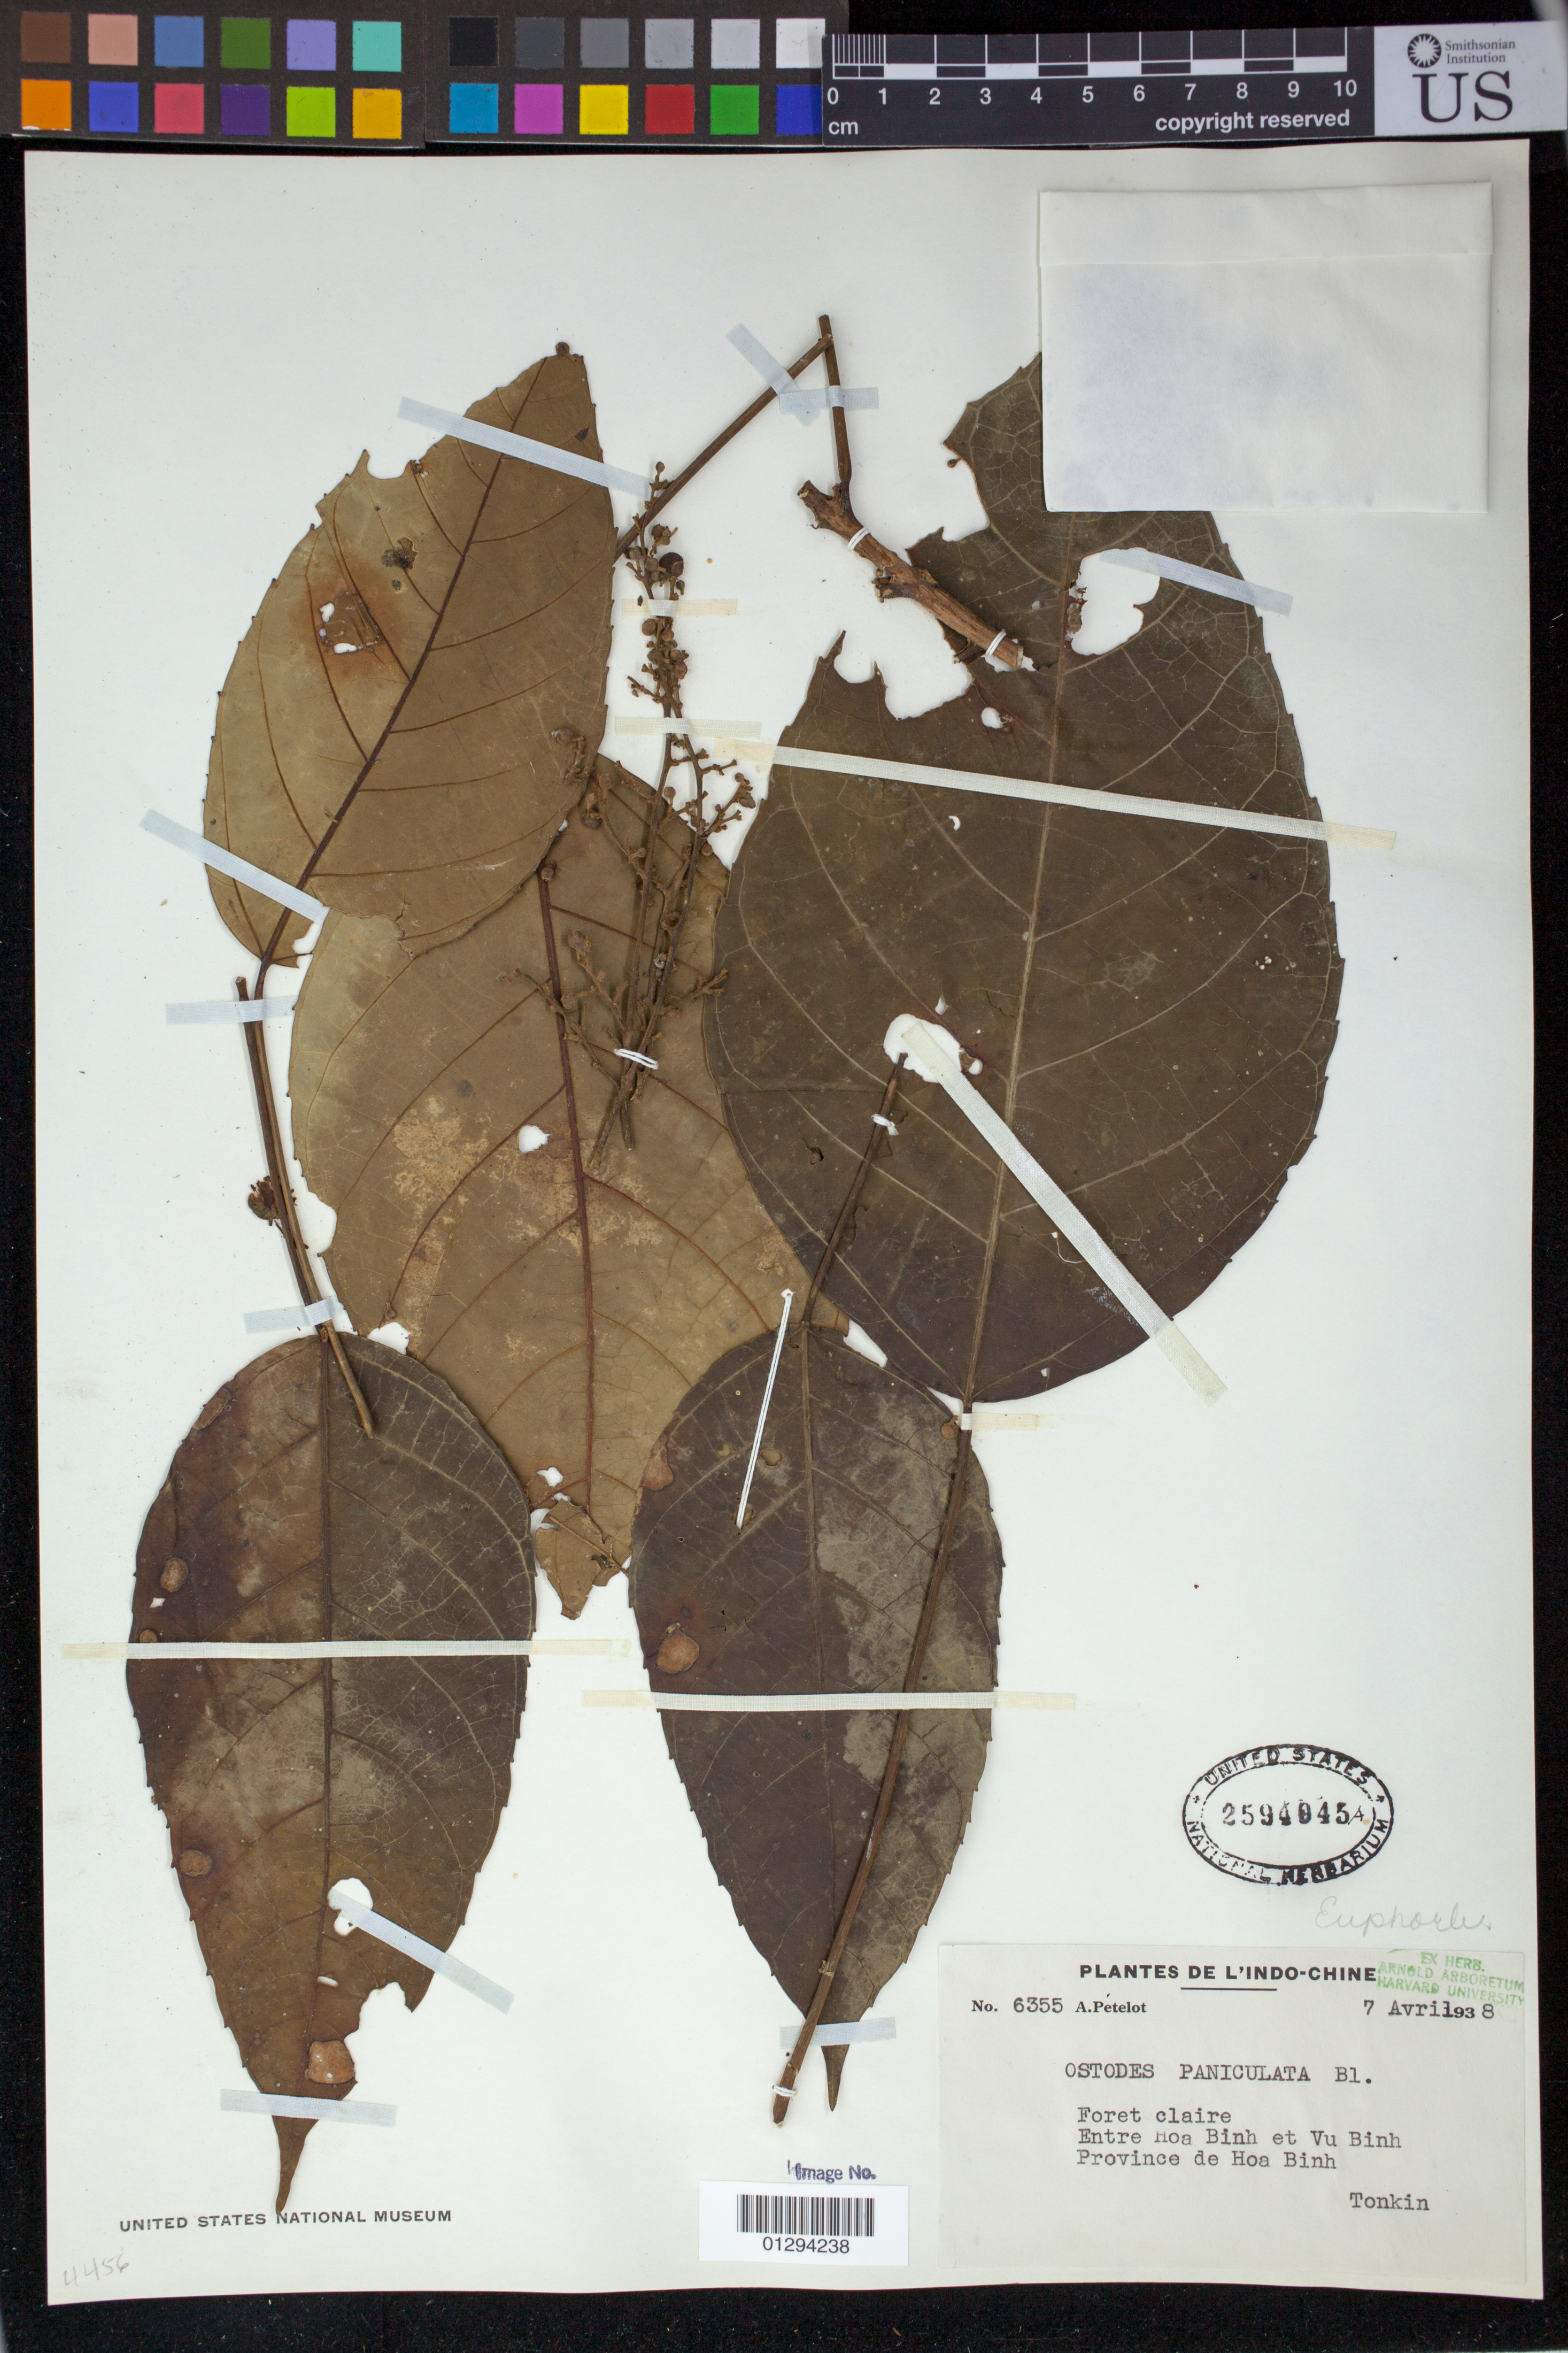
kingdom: Plantae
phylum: Tracheophyta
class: Magnoliopsida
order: Malpighiales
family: Euphorbiaceae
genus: Ostodes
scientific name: Ostodes paniculata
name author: Blume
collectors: A. Petelot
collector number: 6355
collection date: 1938-04-07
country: Vietnam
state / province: Hoa Binh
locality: Entre Hoa Binh et Vu Binh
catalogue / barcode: US 2594045A